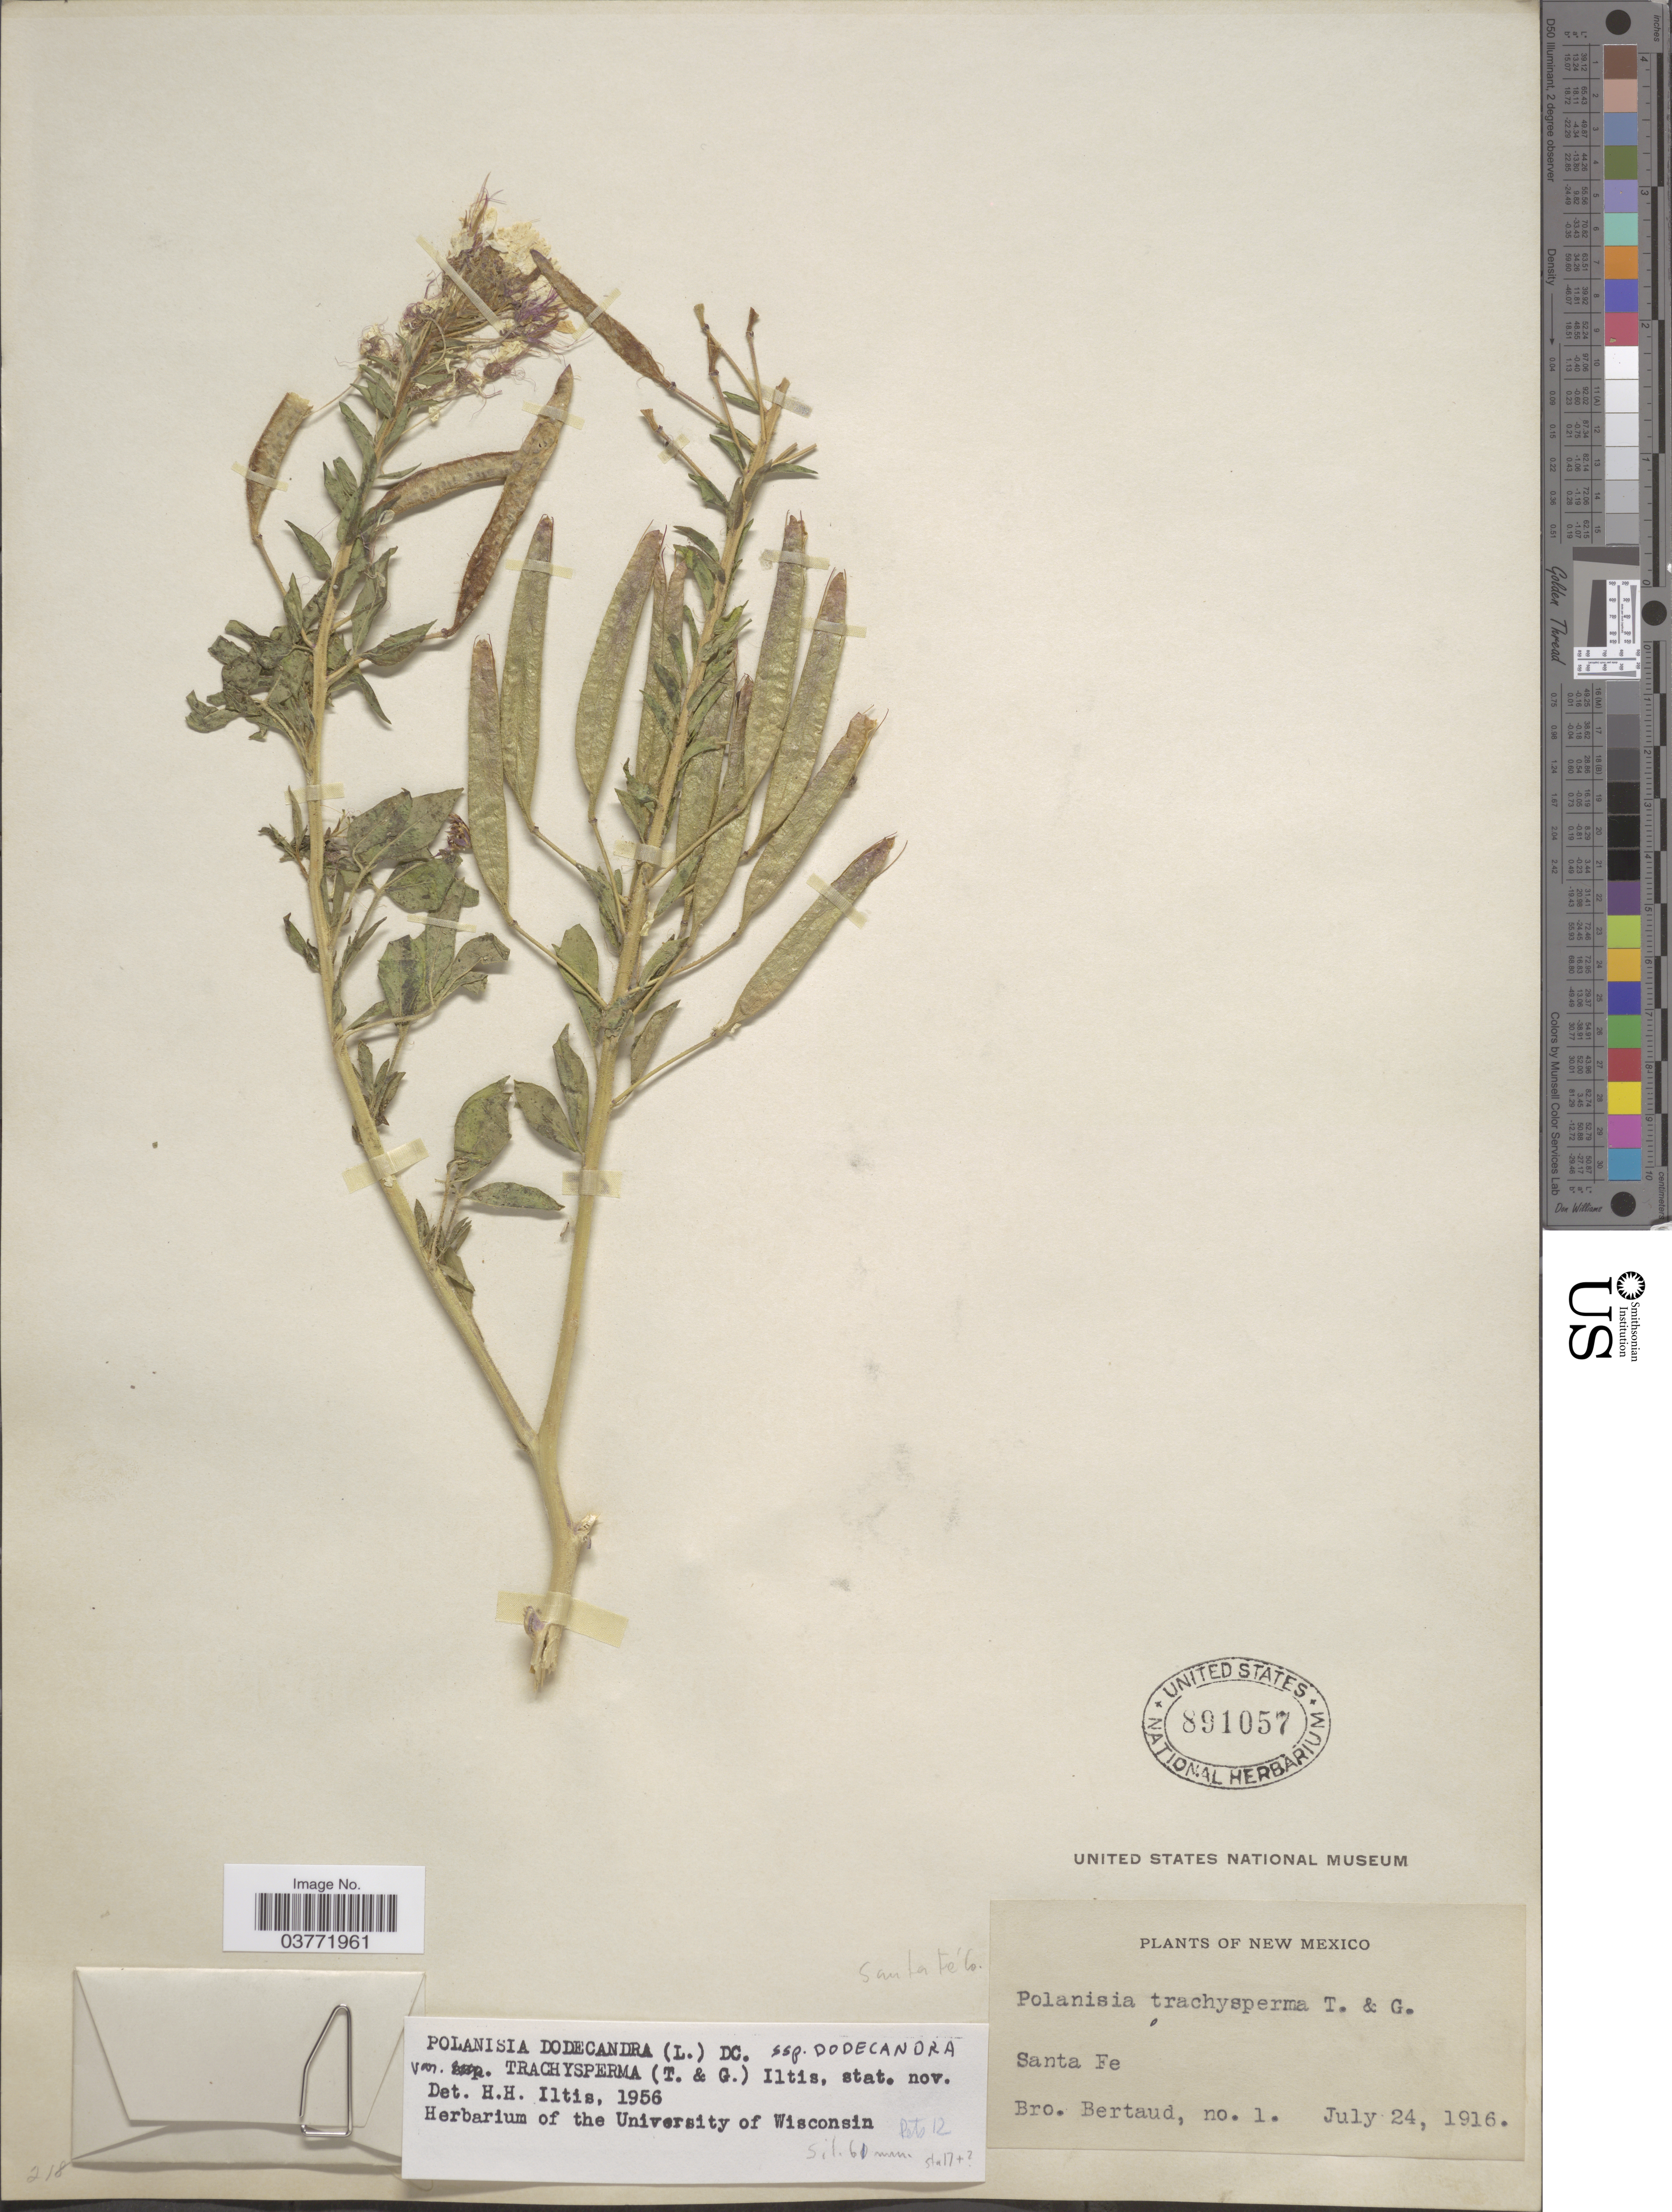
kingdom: Plantae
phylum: Tracheophyta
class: Magnoliopsida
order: Brassicales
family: Cleomaceae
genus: Polanisia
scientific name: Polanisia trachysperma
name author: Torr. & A. Gray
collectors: Bro. Bertaud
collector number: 1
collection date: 1916-07-24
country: United States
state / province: New Mexico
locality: Santa Fe. Santa Fe' Co.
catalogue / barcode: US 891057